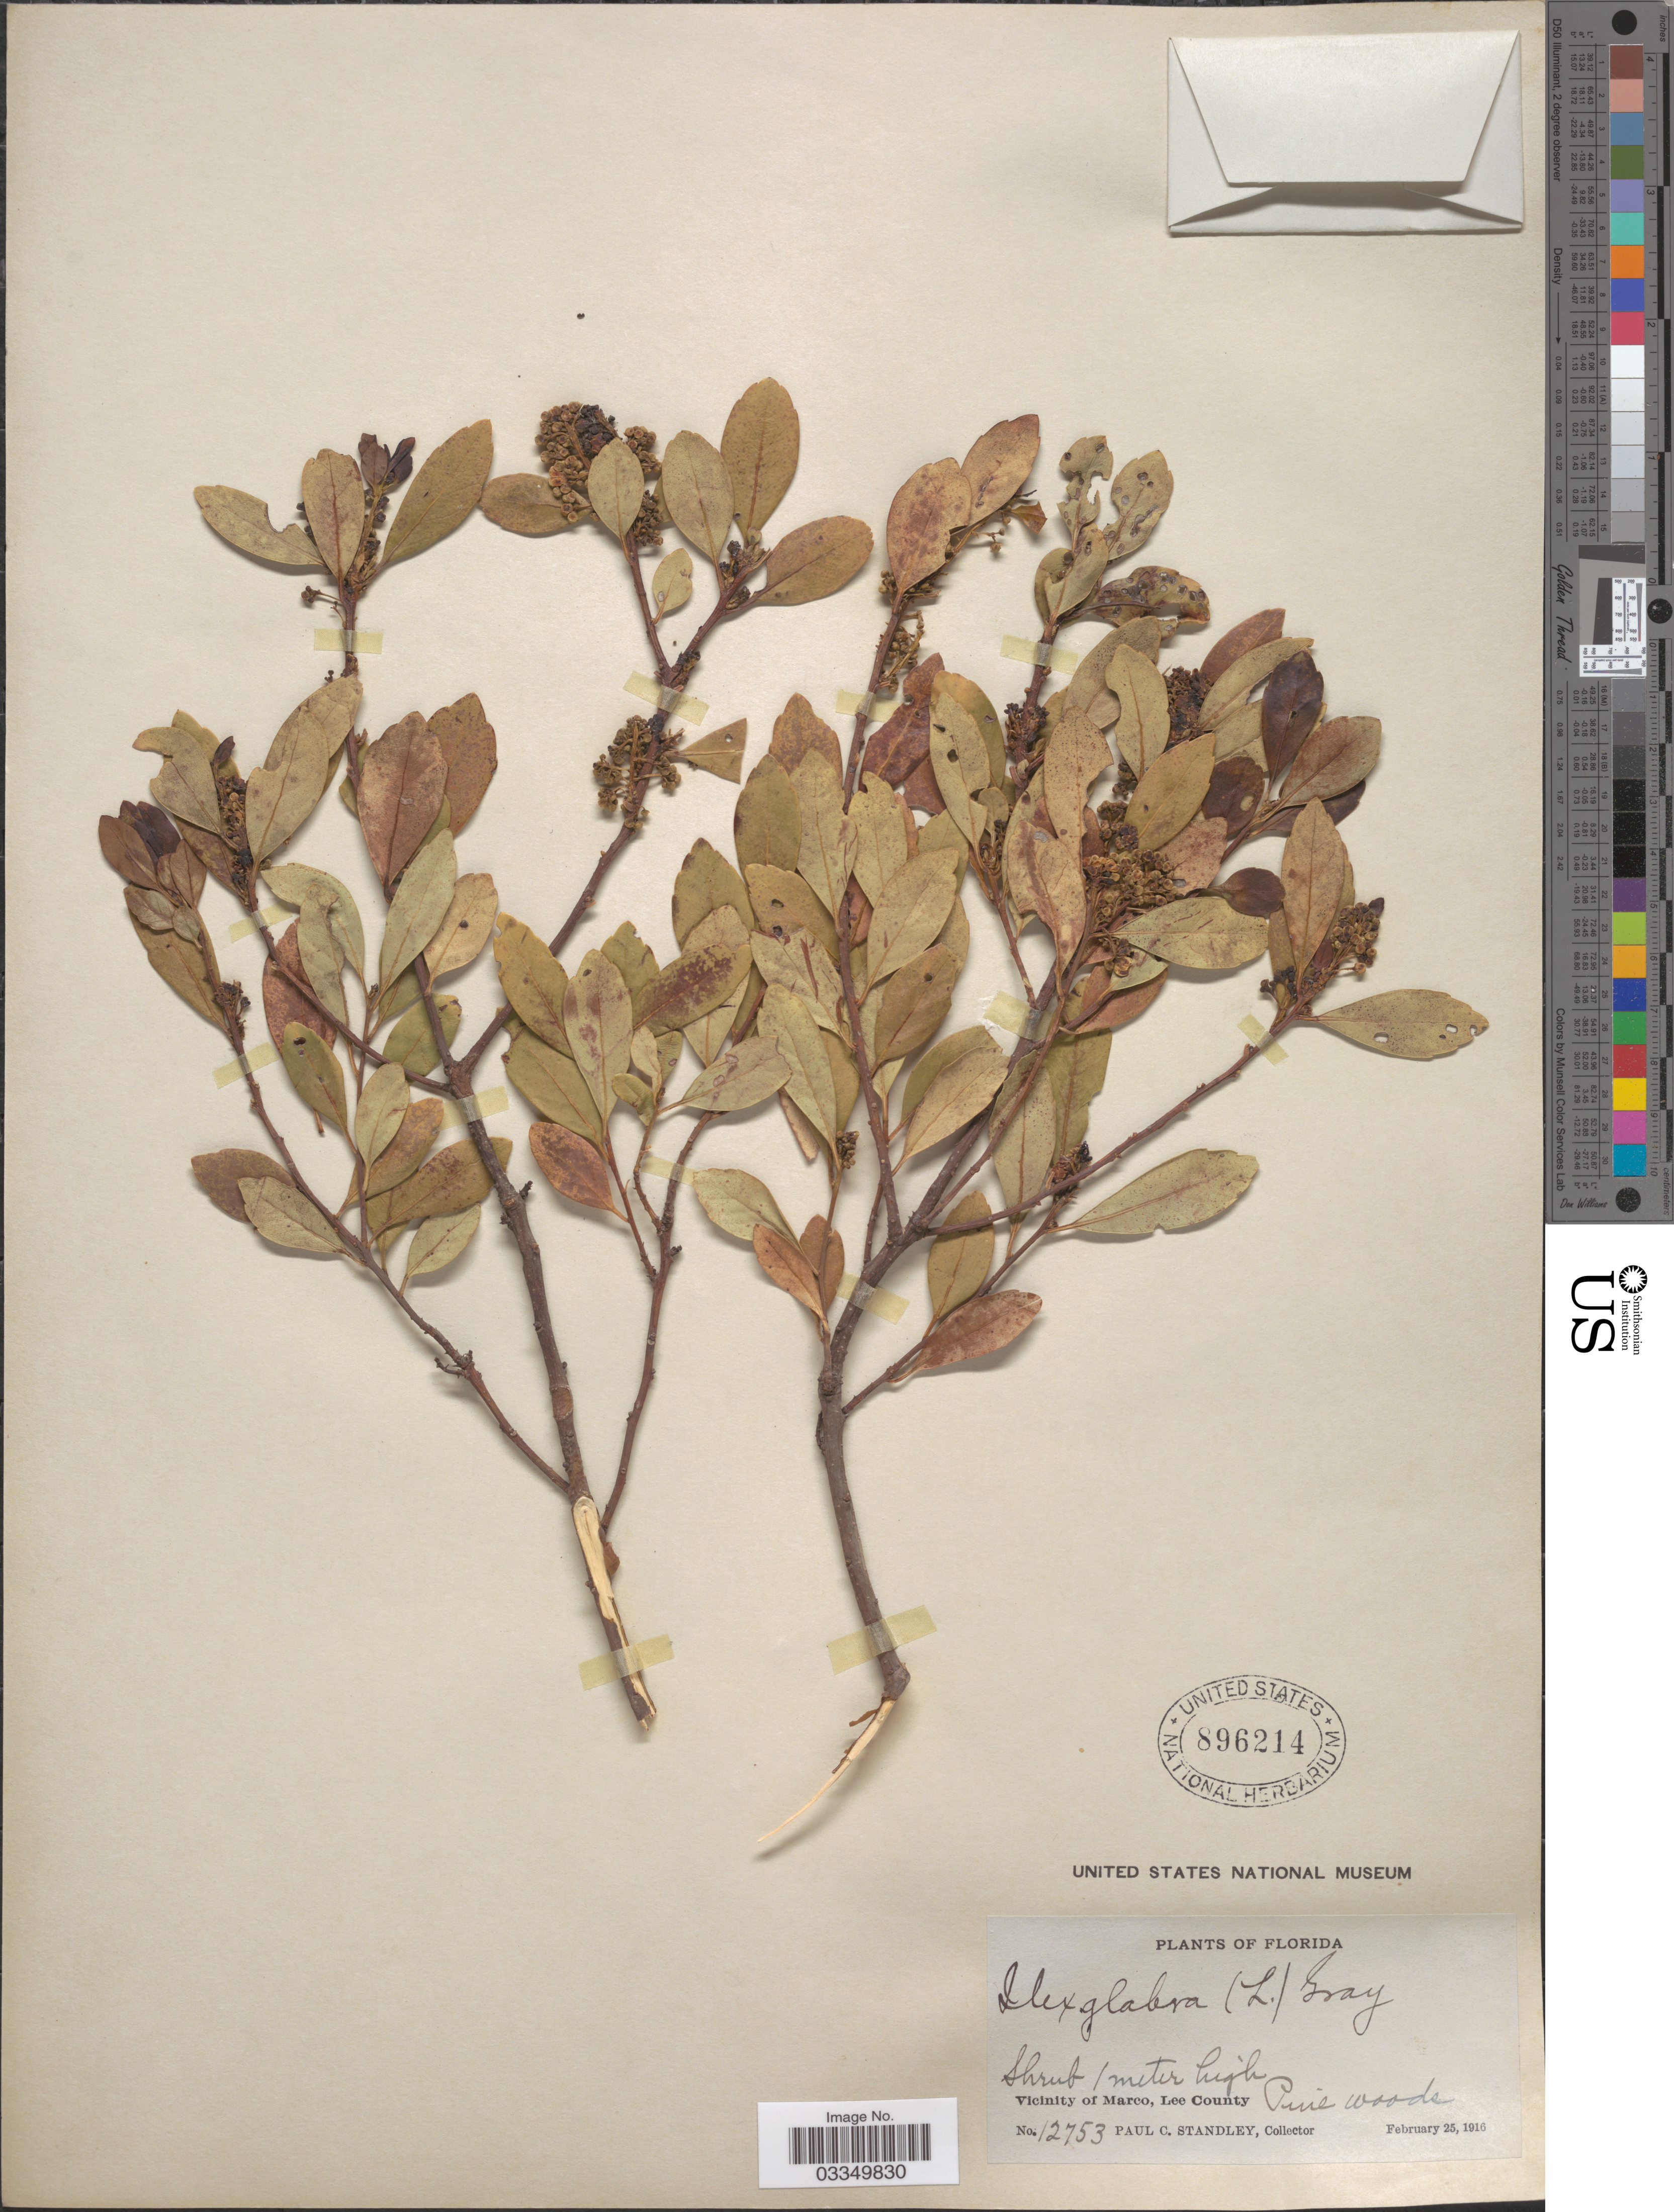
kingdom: Plantae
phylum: Tracheophyta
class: Magnoliopsida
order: Aquifoliales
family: Aquifoliaceae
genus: Ilex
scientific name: Ilex glabra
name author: (L.) A. Gray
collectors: P. C. Standley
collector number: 12753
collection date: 1916-02-25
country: United States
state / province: Florida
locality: Vicinity of Marco, Lee County.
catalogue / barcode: US 896214